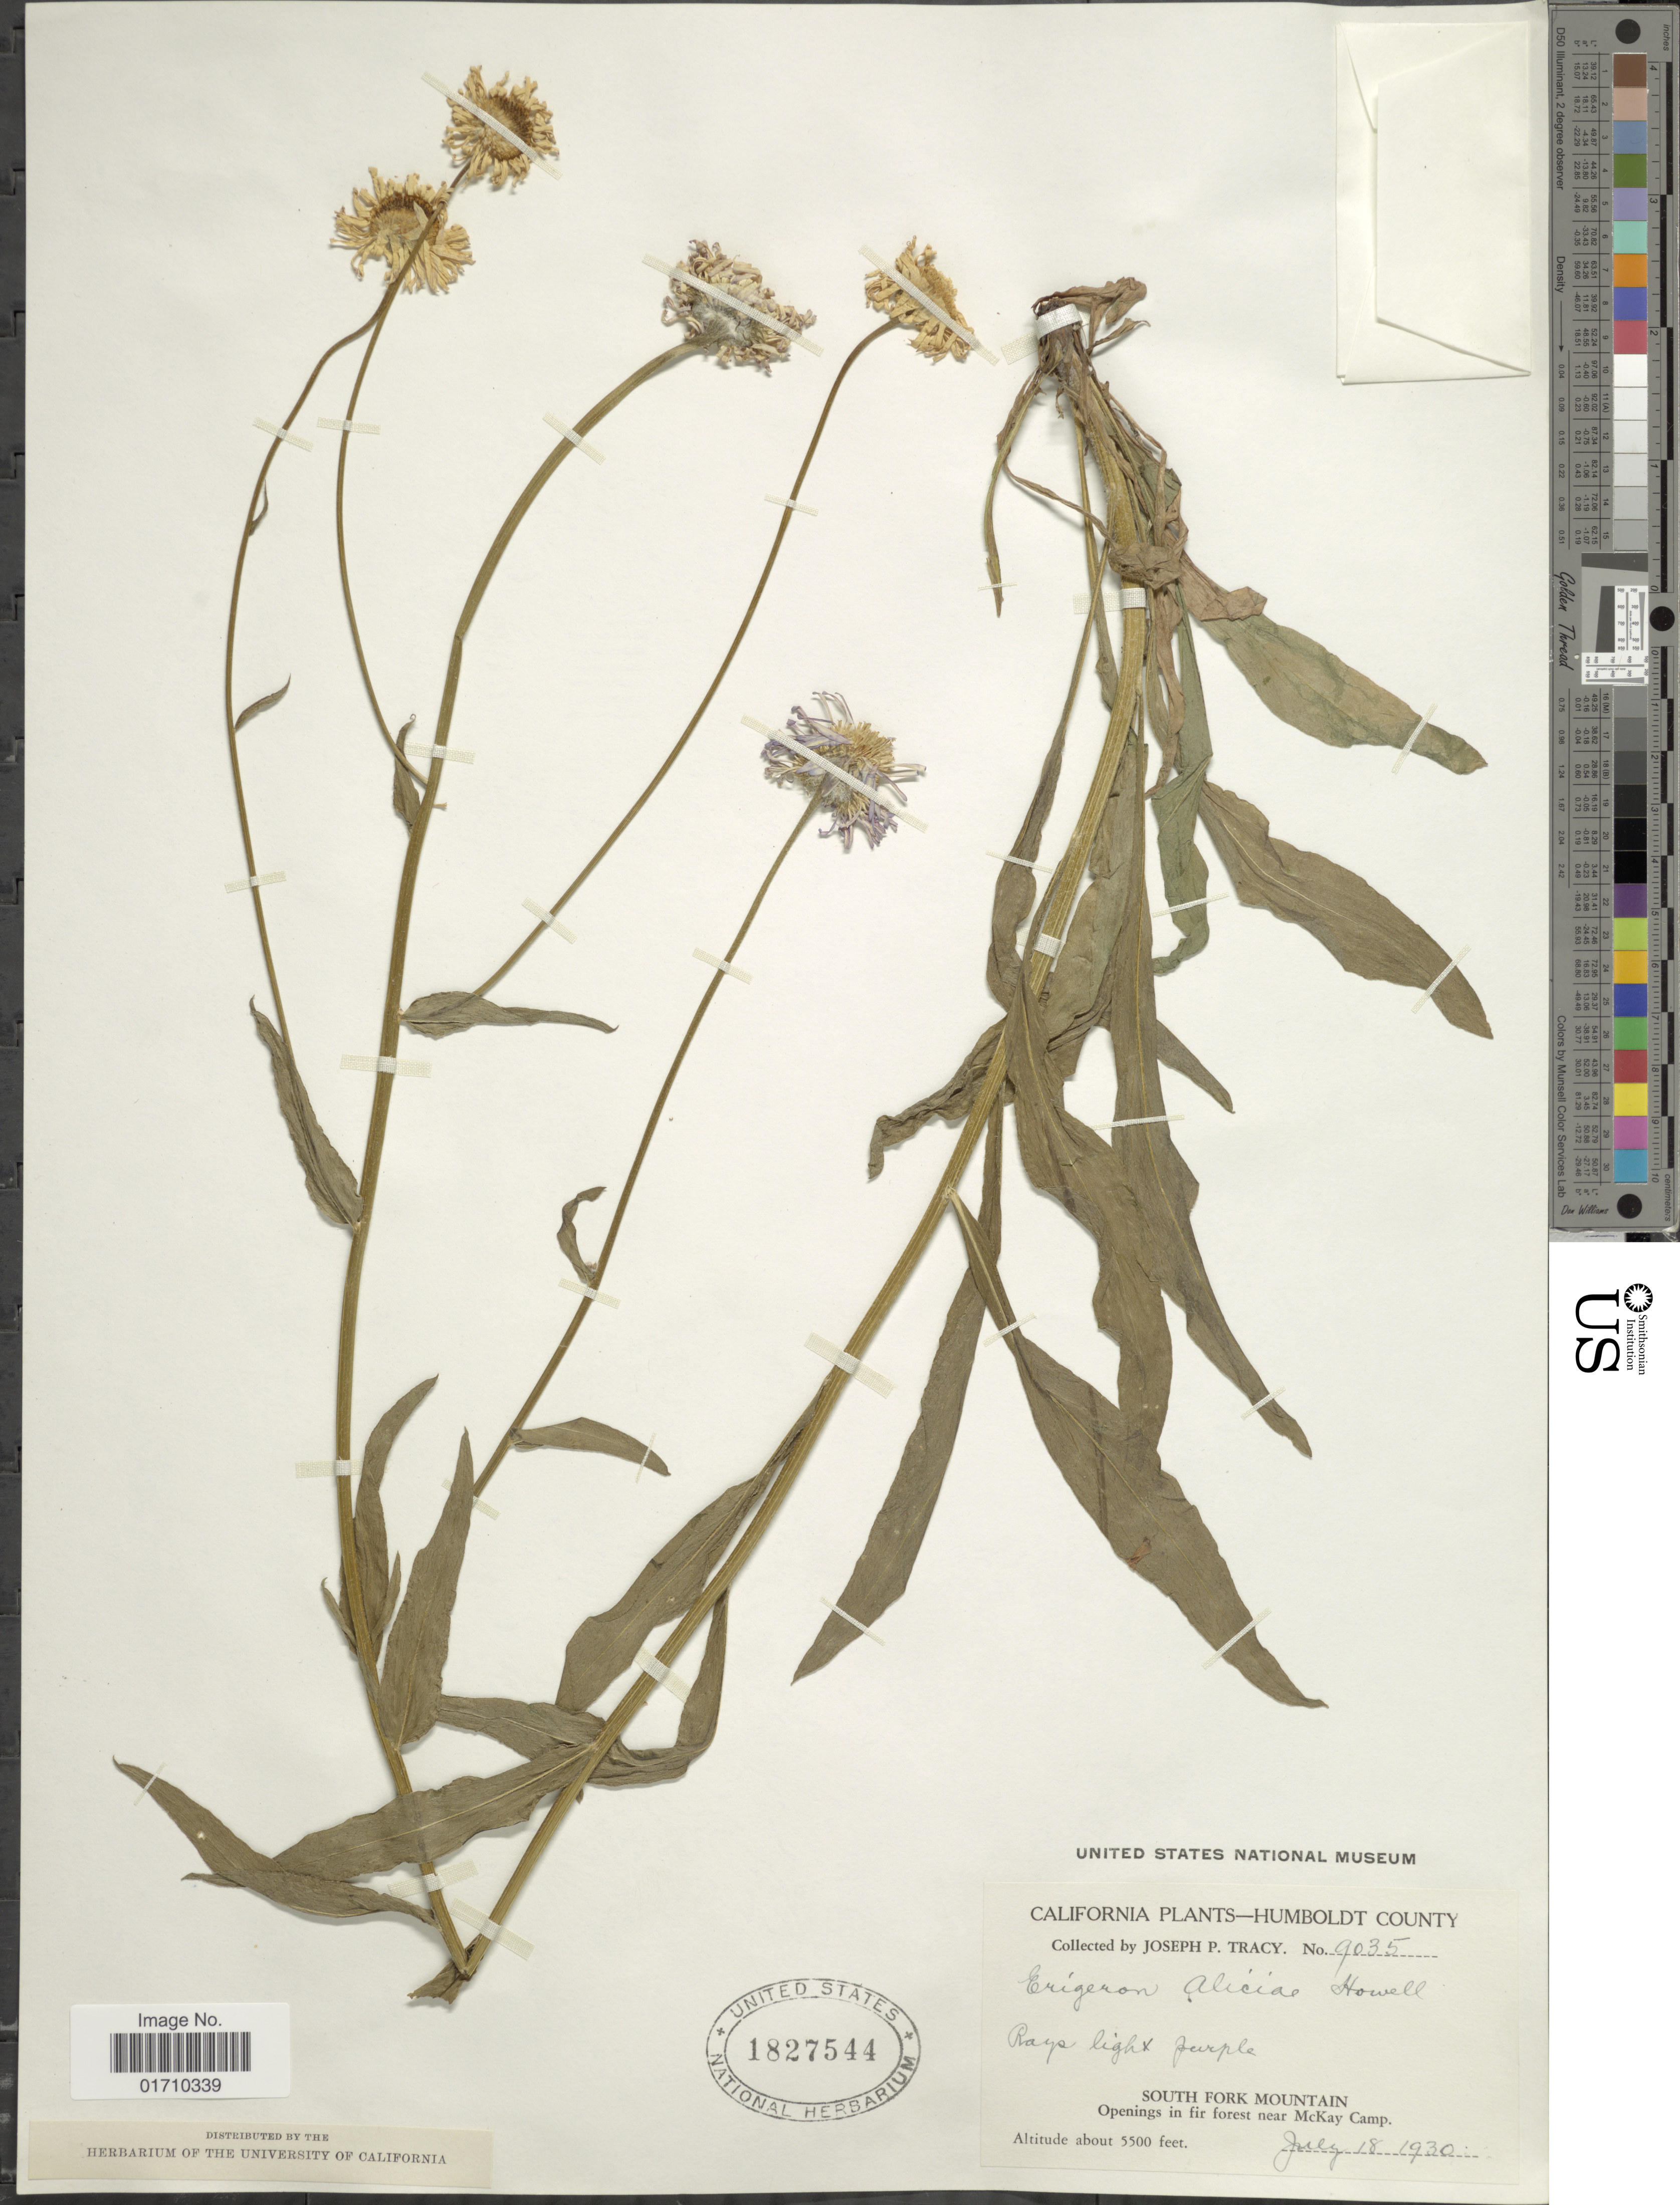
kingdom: Plantae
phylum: Tracheophyta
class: Magnoliopsida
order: Asterales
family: Asteraceae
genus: Erigeron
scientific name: Erigeron aliceae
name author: Howell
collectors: J. Tracy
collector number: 9035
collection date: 1930-07-18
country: United States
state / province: California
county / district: Humboldt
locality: Humboldt County, South Fork Mountain, Ppenings in fir forest near McKay Camp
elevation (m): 1676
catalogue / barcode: US 1827544